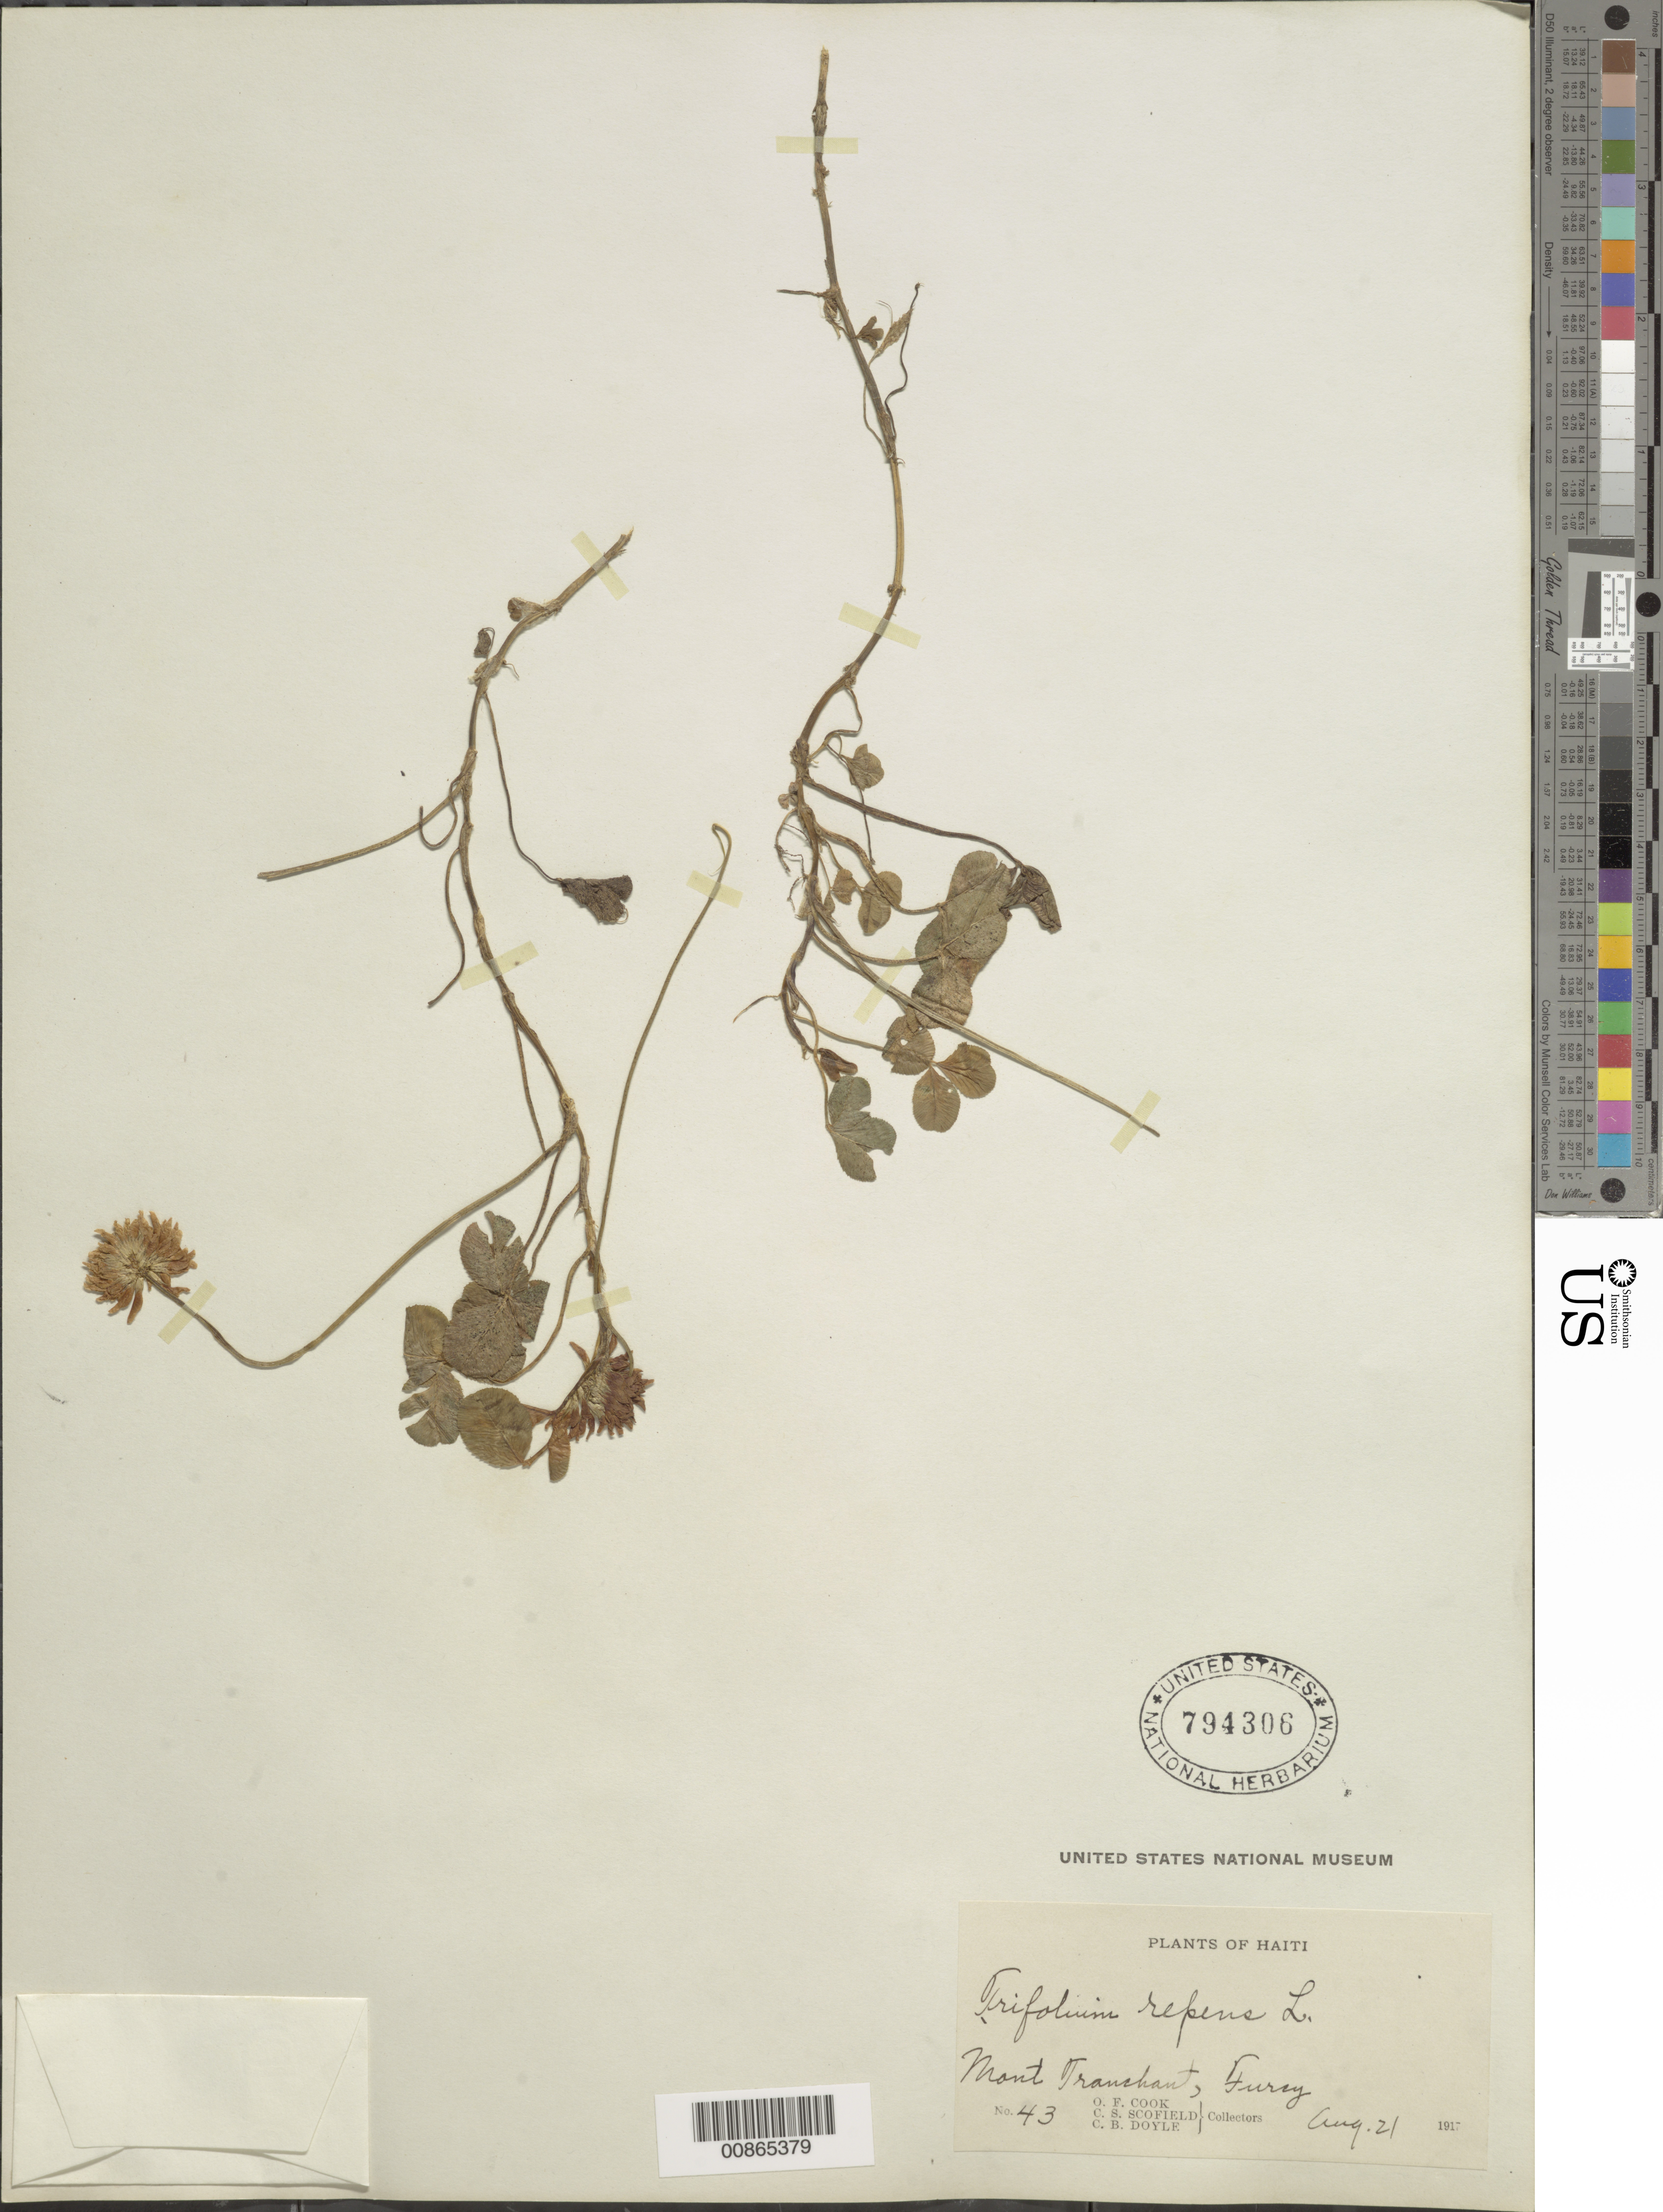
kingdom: Plantae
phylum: Tracheophyta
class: Magnoliopsida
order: Fabales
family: Fabaceae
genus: Trifolium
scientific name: Trifolium repens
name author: L.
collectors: O. F. Cook, C. Scofield & C. Doyle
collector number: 43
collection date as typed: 21 Aug 1917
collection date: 1917-08-21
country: Haiti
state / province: Óuest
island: Hispaniola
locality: Mont Tranchant, Furcy.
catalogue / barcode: US 794306